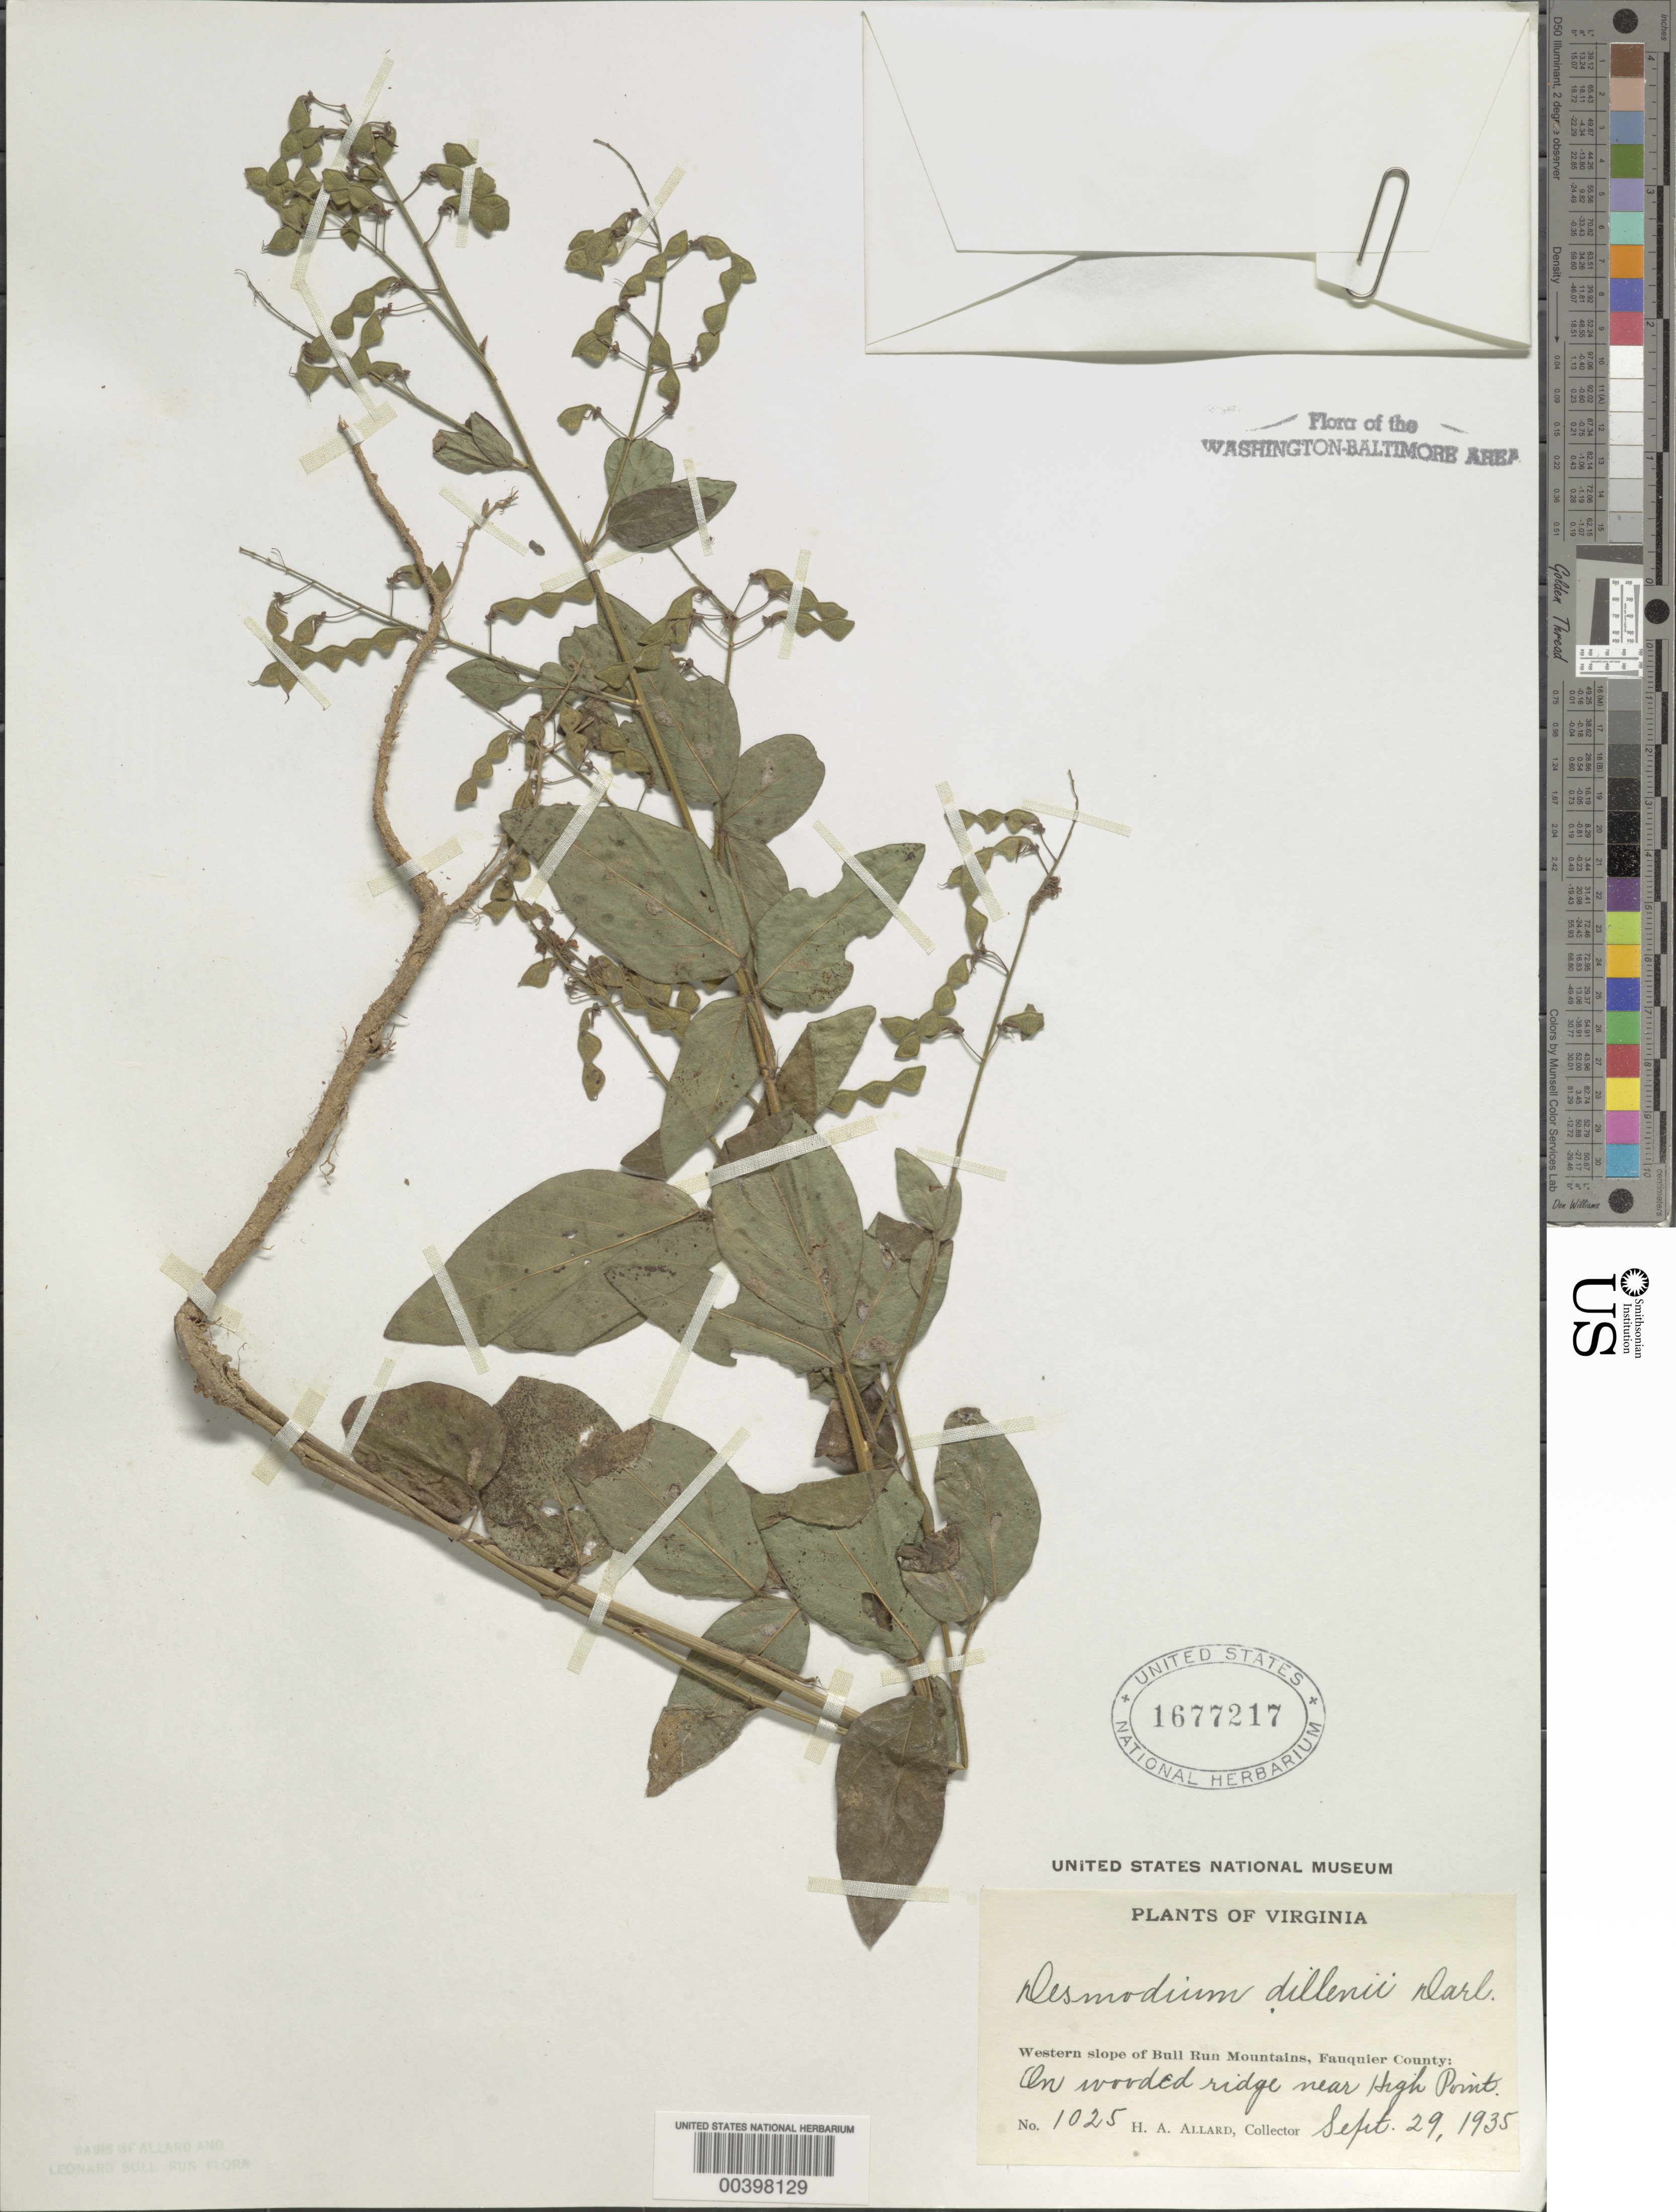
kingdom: Plantae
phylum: Tracheophyta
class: Magnoliopsida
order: Fabales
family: Fabaceae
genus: Desmodium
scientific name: Desmodium perplexum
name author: B.G. Schub.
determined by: Strong, Mark T., (BOT), Smithsonian Institution - National Museum of Natural History (UNITED STATES)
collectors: H. A. Allard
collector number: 1025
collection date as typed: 29 Sep 1935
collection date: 1935-09-29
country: United States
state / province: Virginia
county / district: Fauquier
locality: Near High Point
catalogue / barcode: US 1677217